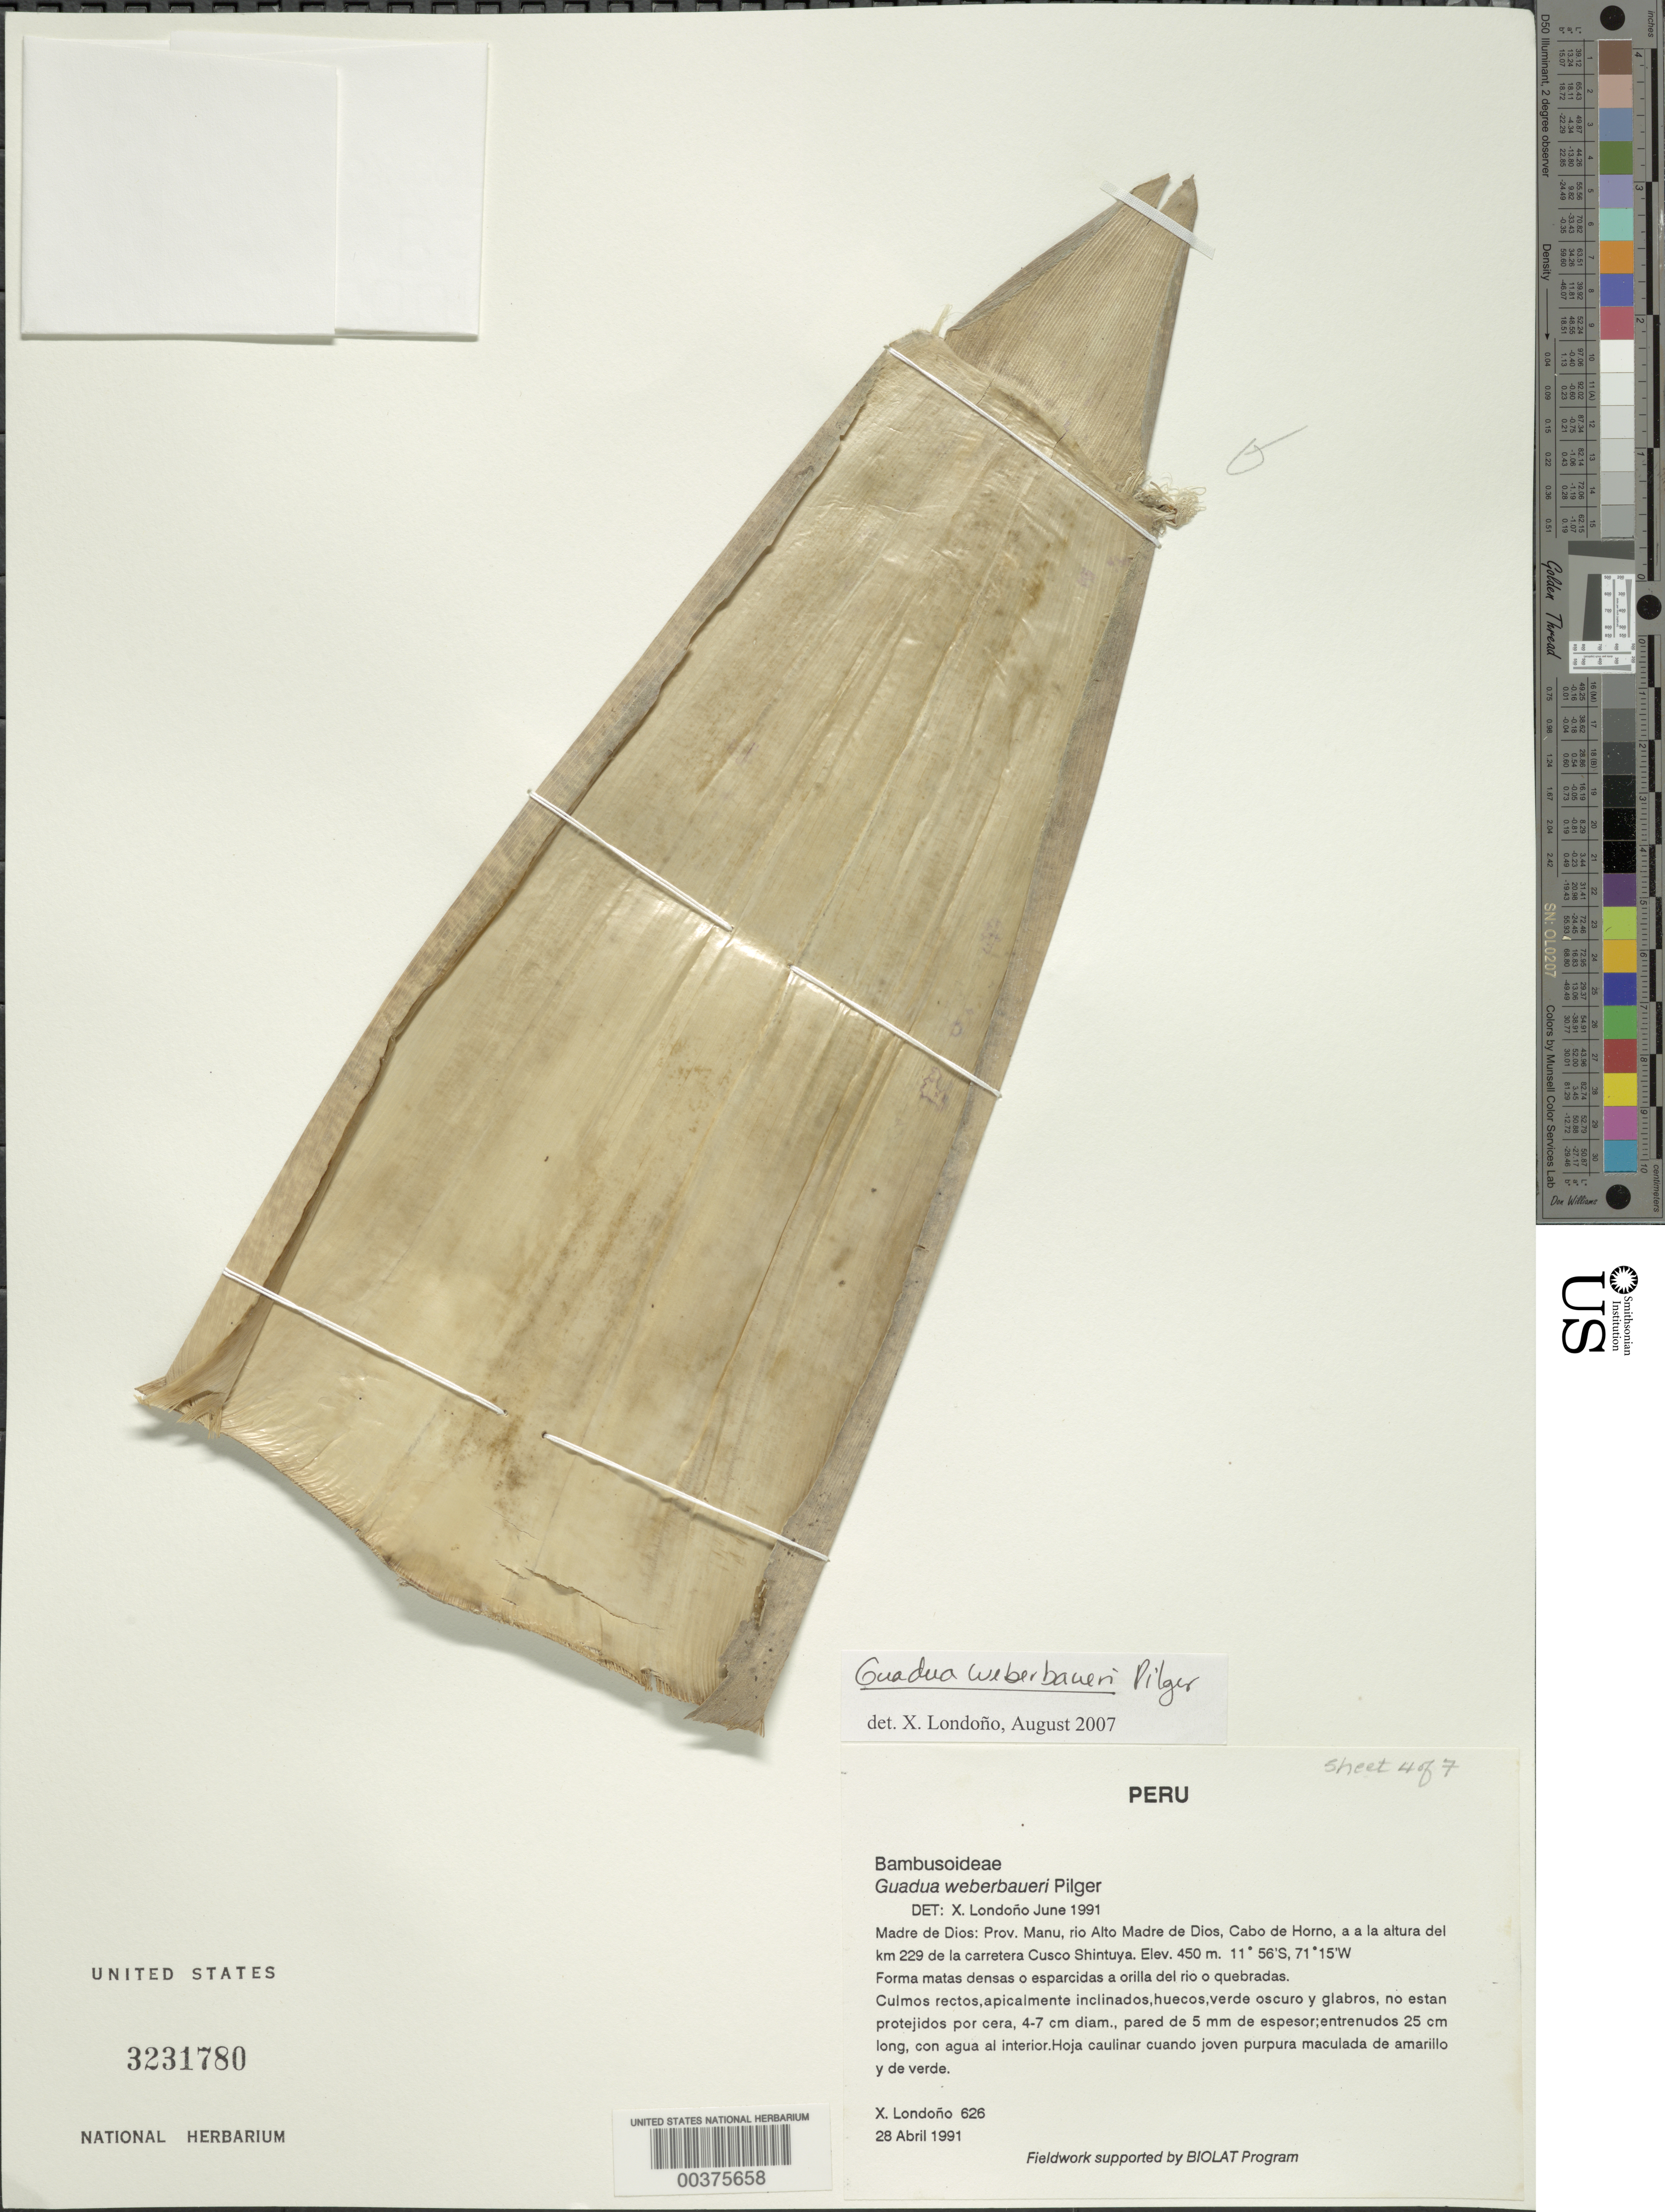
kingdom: Plantae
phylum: Tracheophyta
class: Liliopsida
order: Poales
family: Poaceae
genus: Guadua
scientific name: Guadua weberbaueri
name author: Pilg.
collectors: X. Londoño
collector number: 626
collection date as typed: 28 Apr 1991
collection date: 1991-04-28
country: Peru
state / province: Madre de Dios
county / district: Manú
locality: Rio Alto Madre de Dios, Cabo de Horno, a la altura del km 229 de la carretera Cusco Shintuya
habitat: Forma matas densas o esparcidas a orilla del rio quebradas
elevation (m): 450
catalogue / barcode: US 3231780